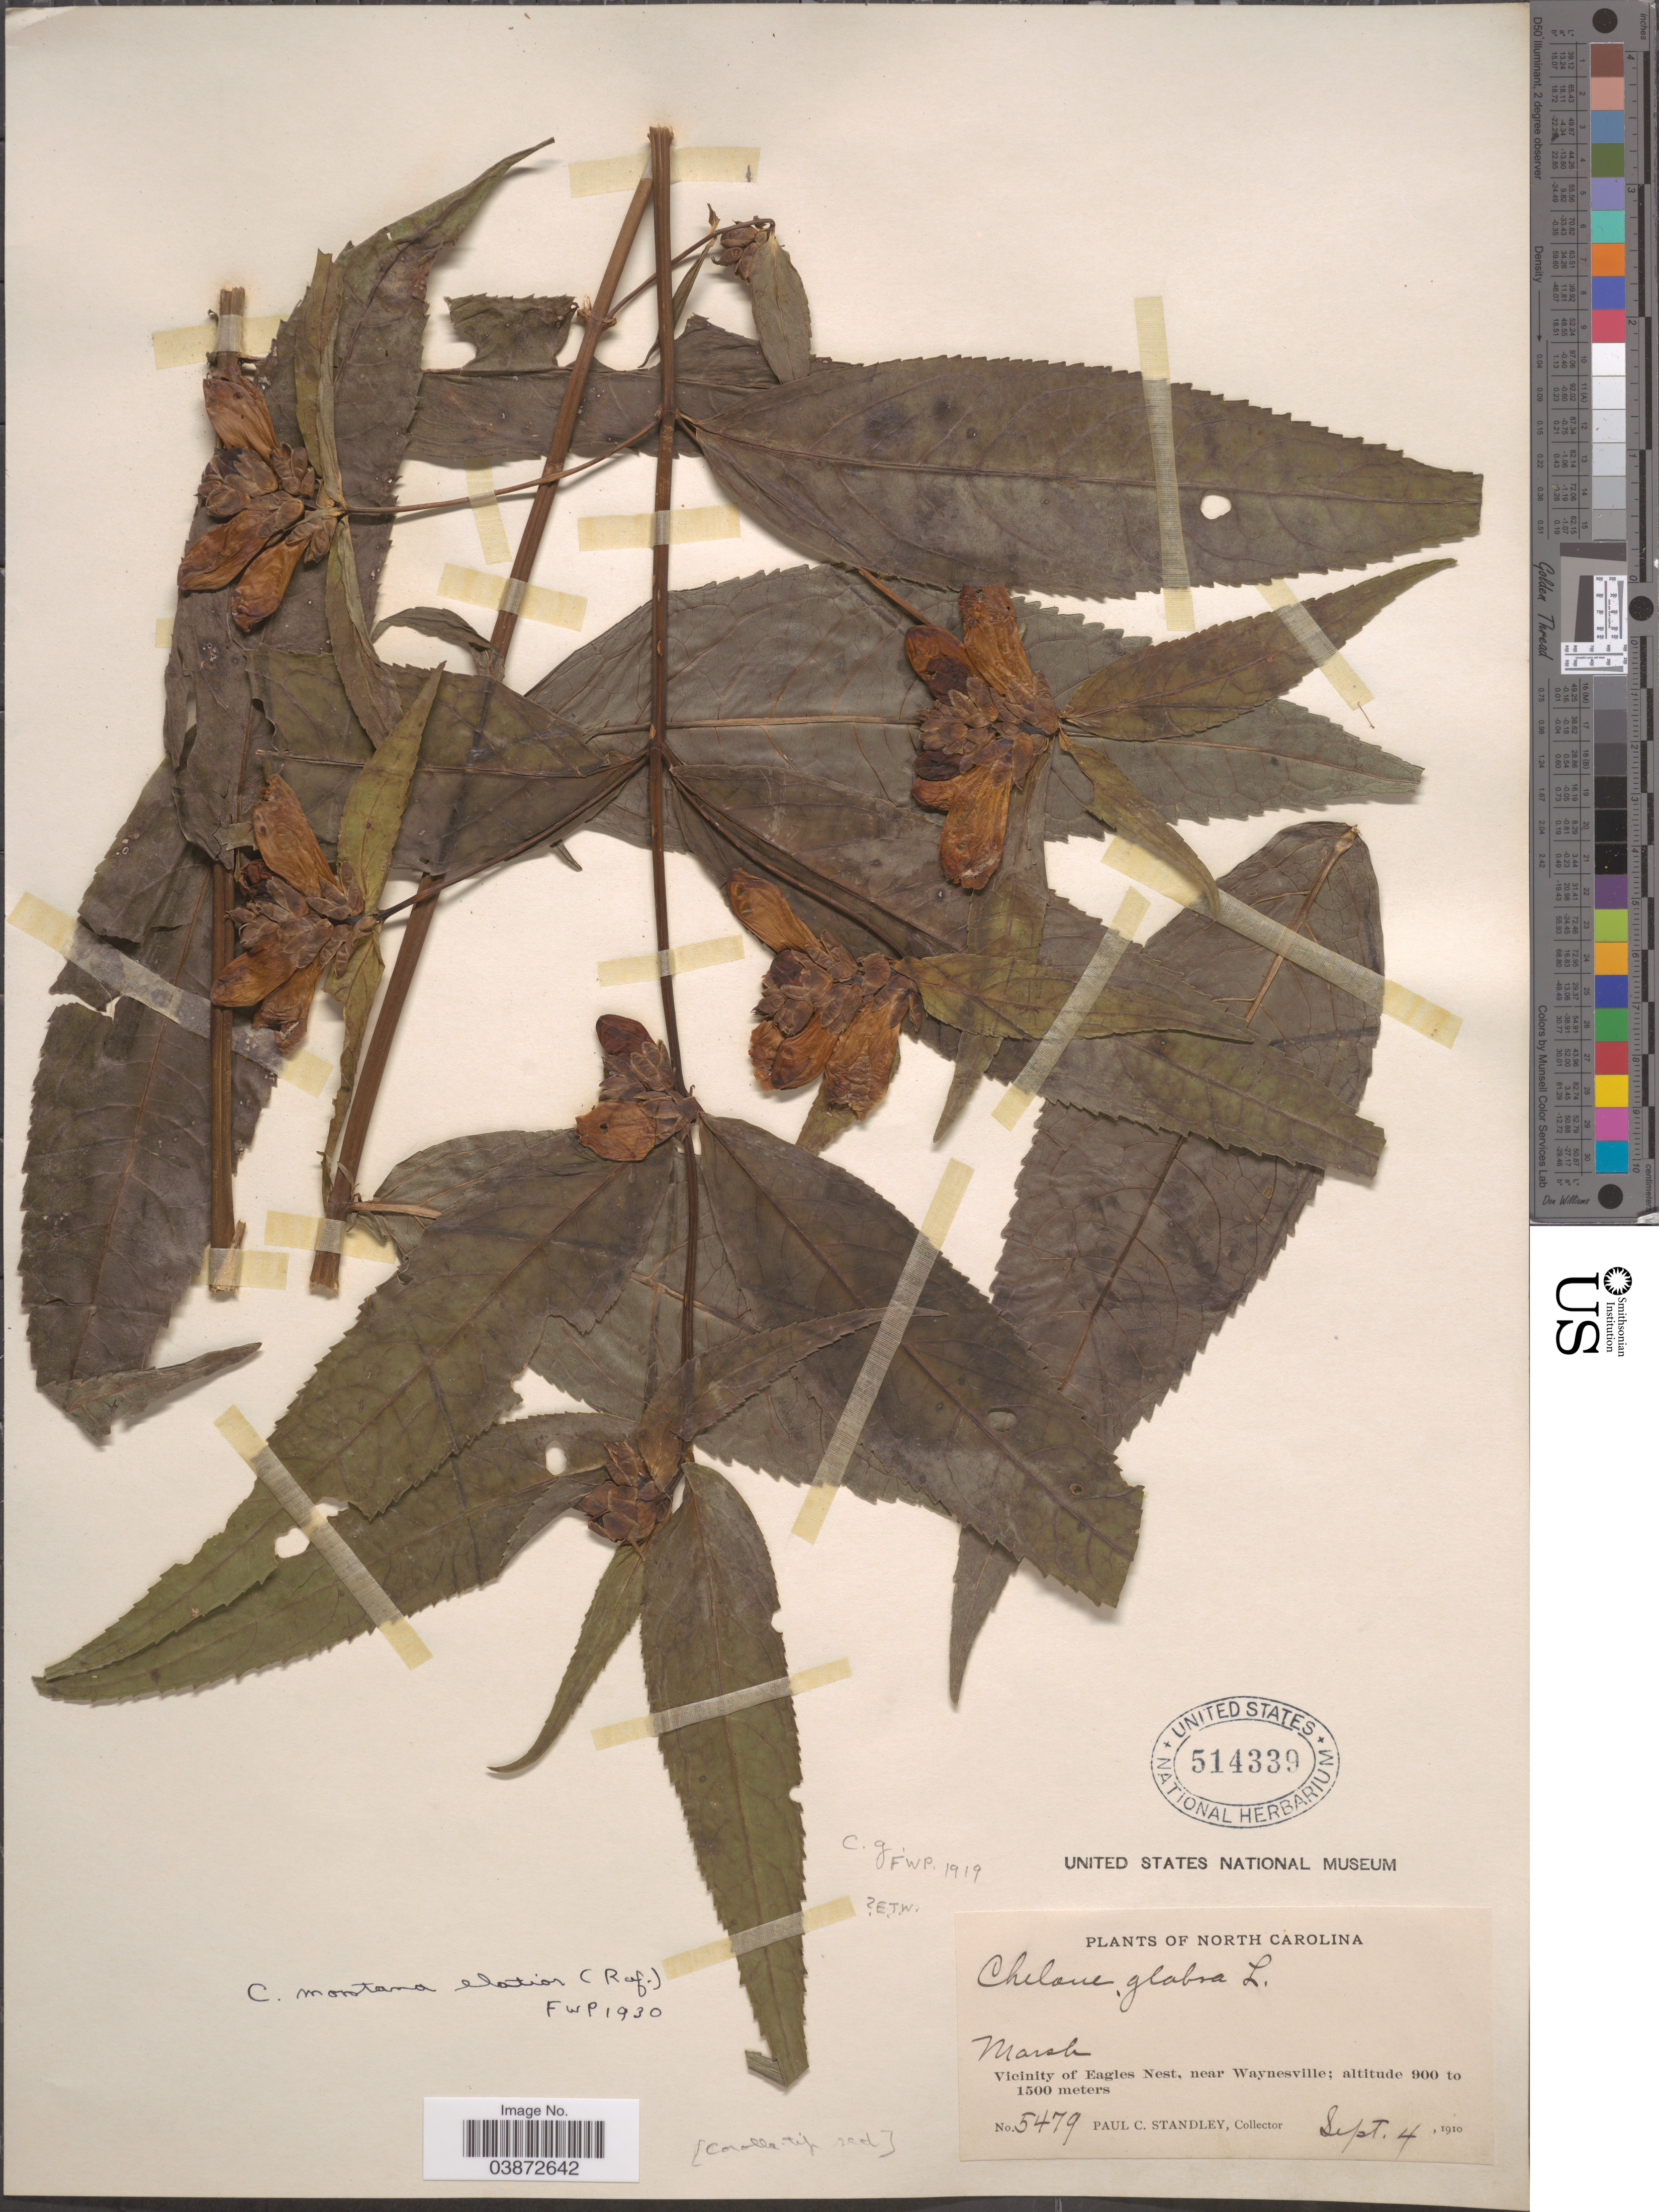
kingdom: Plantae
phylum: Tracheophyta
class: Magnoliopsida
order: Lamiales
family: Plantaginaceae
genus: Chelone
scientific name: Chelone montana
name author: (Raf.) Pennell & Wherry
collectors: P. C. Standley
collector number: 5479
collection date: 1910-09-04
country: United States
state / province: North Carolina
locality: Vicinity of Eagles Nest, near Waynesville.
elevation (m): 900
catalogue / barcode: US 514339